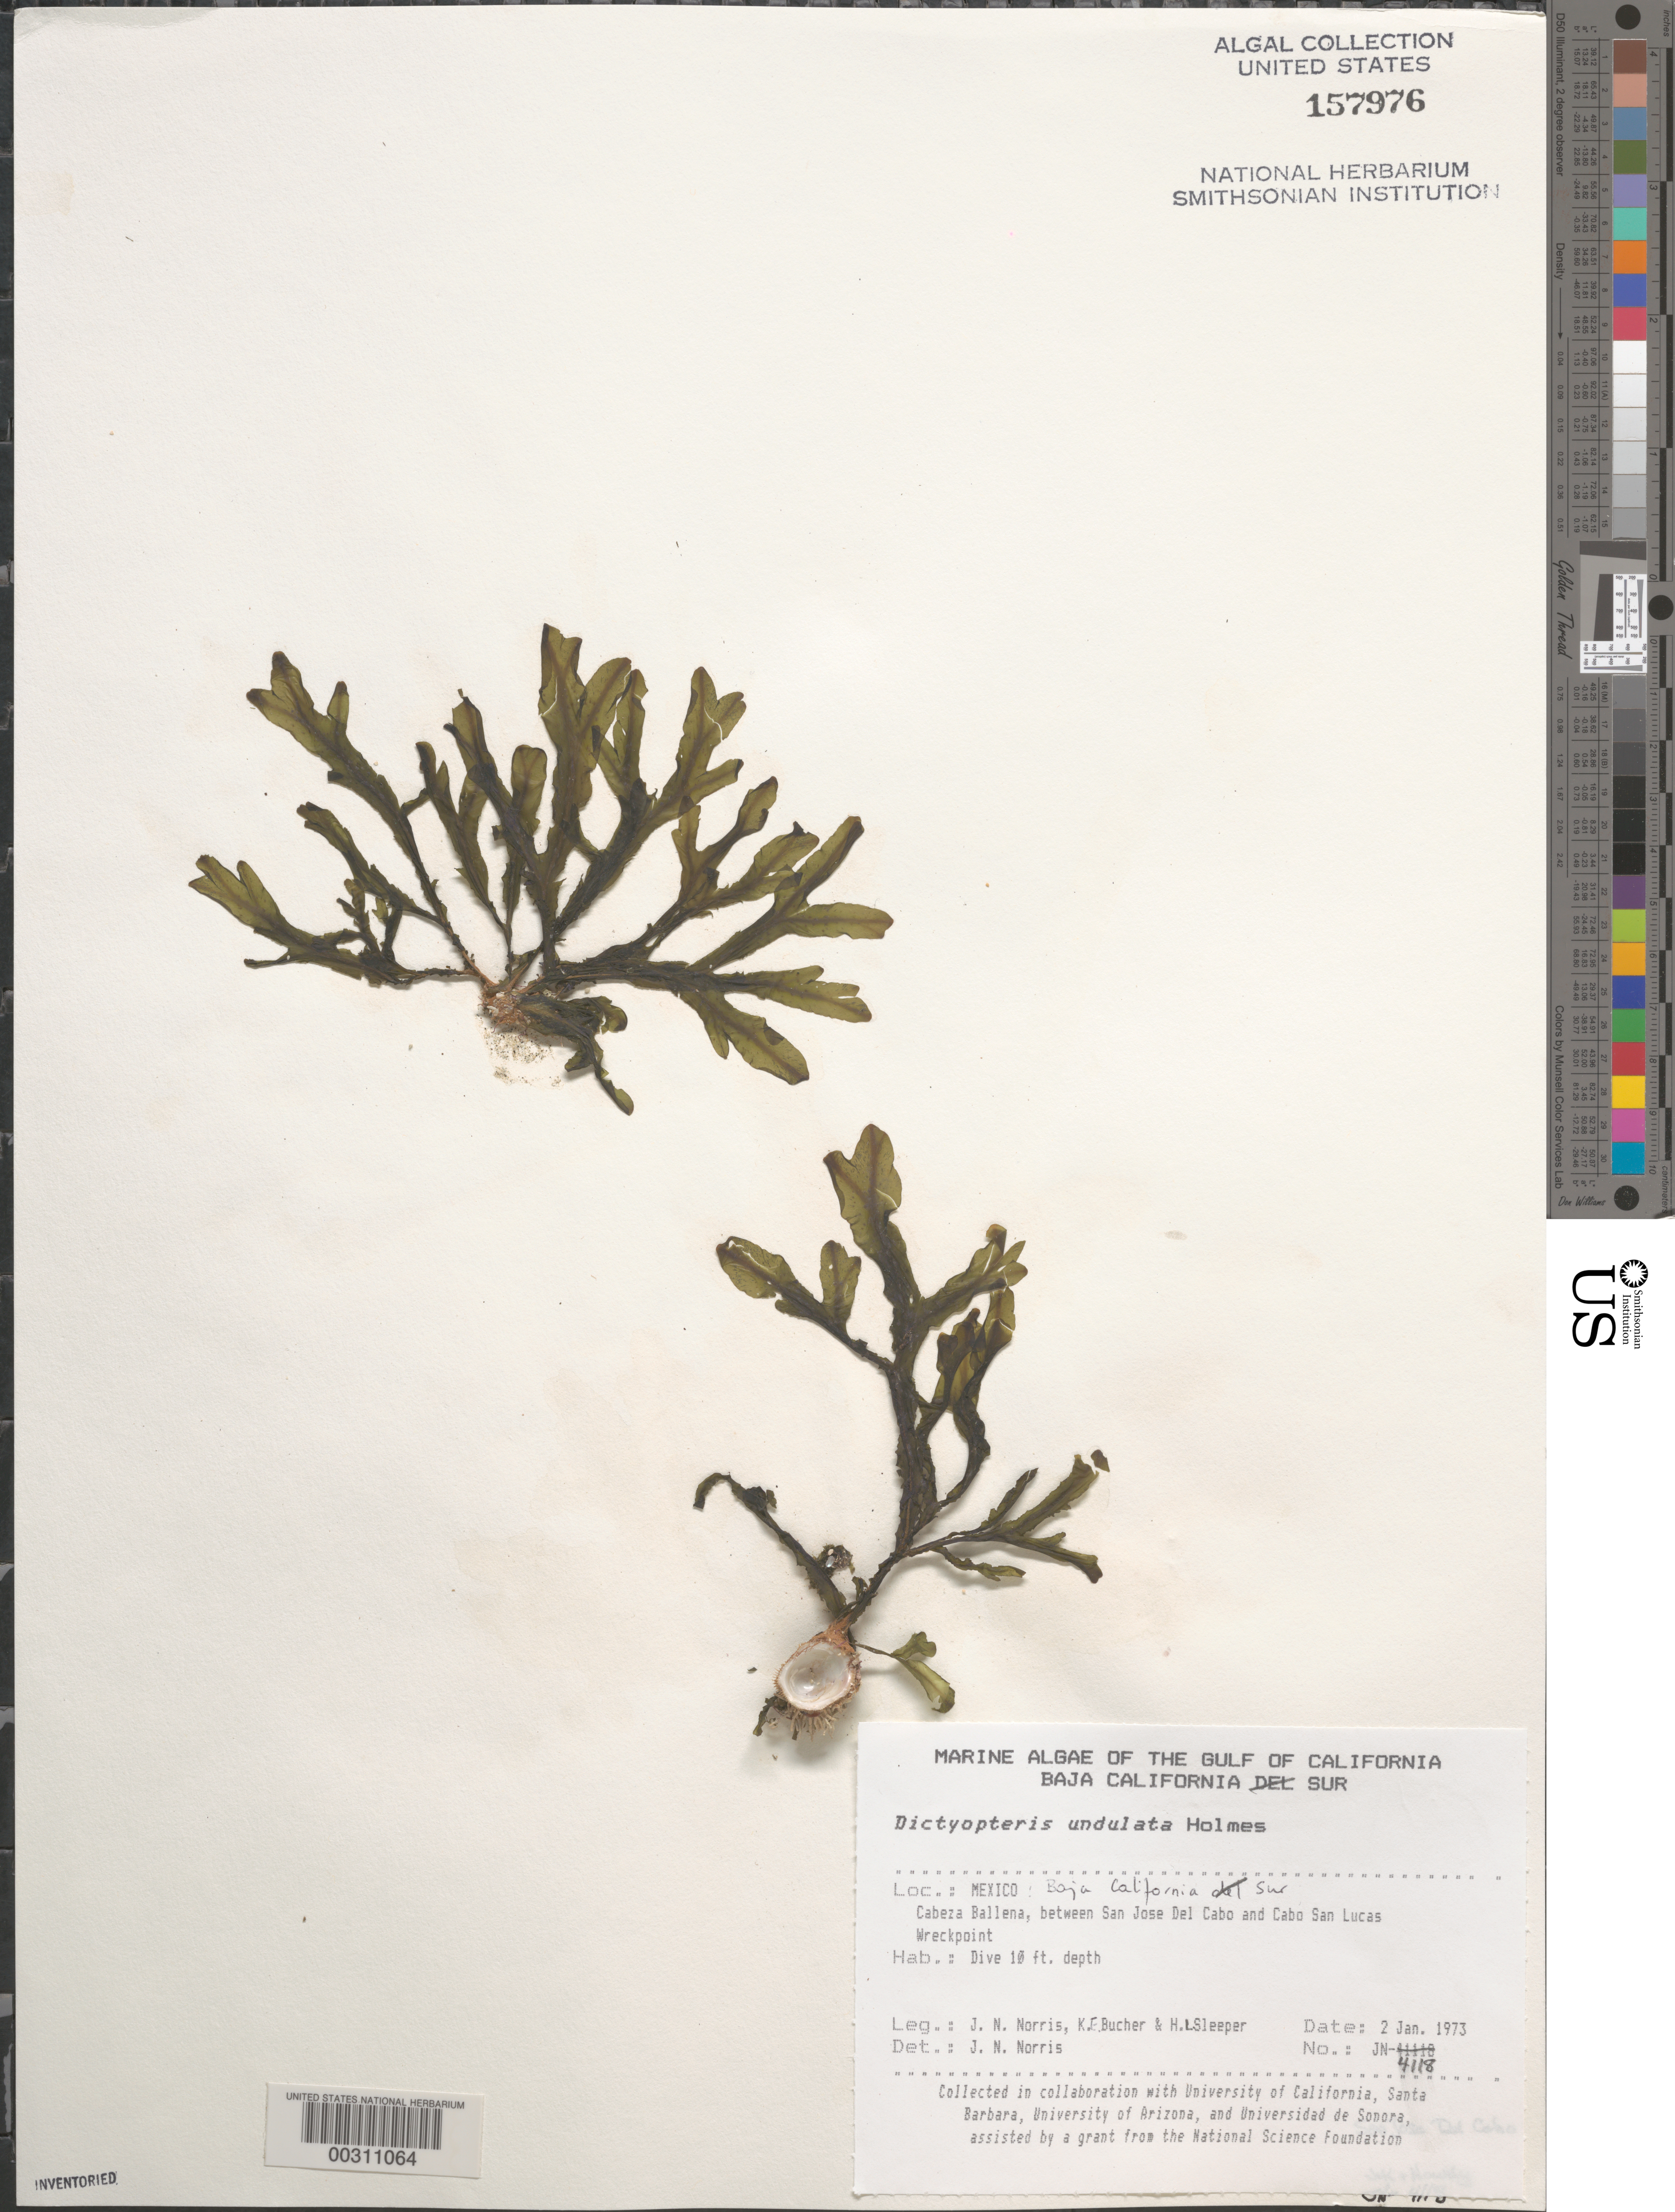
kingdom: Chromista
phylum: Ochrophyta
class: Phaeophyceae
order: Dictyotales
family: Dictyotaceae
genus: Dictyopteris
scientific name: Dictyopteris undulata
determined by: Norris, James N.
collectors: J. N. Norris, K. E. Bucher & H. Sleeper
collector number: JN-4118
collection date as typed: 02 Jan 1973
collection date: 1973-01-02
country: Mexico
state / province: Baja California Sur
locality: Cabeza Ballena between San Jose del Cabo and Cabo San Lucas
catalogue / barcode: US 157976